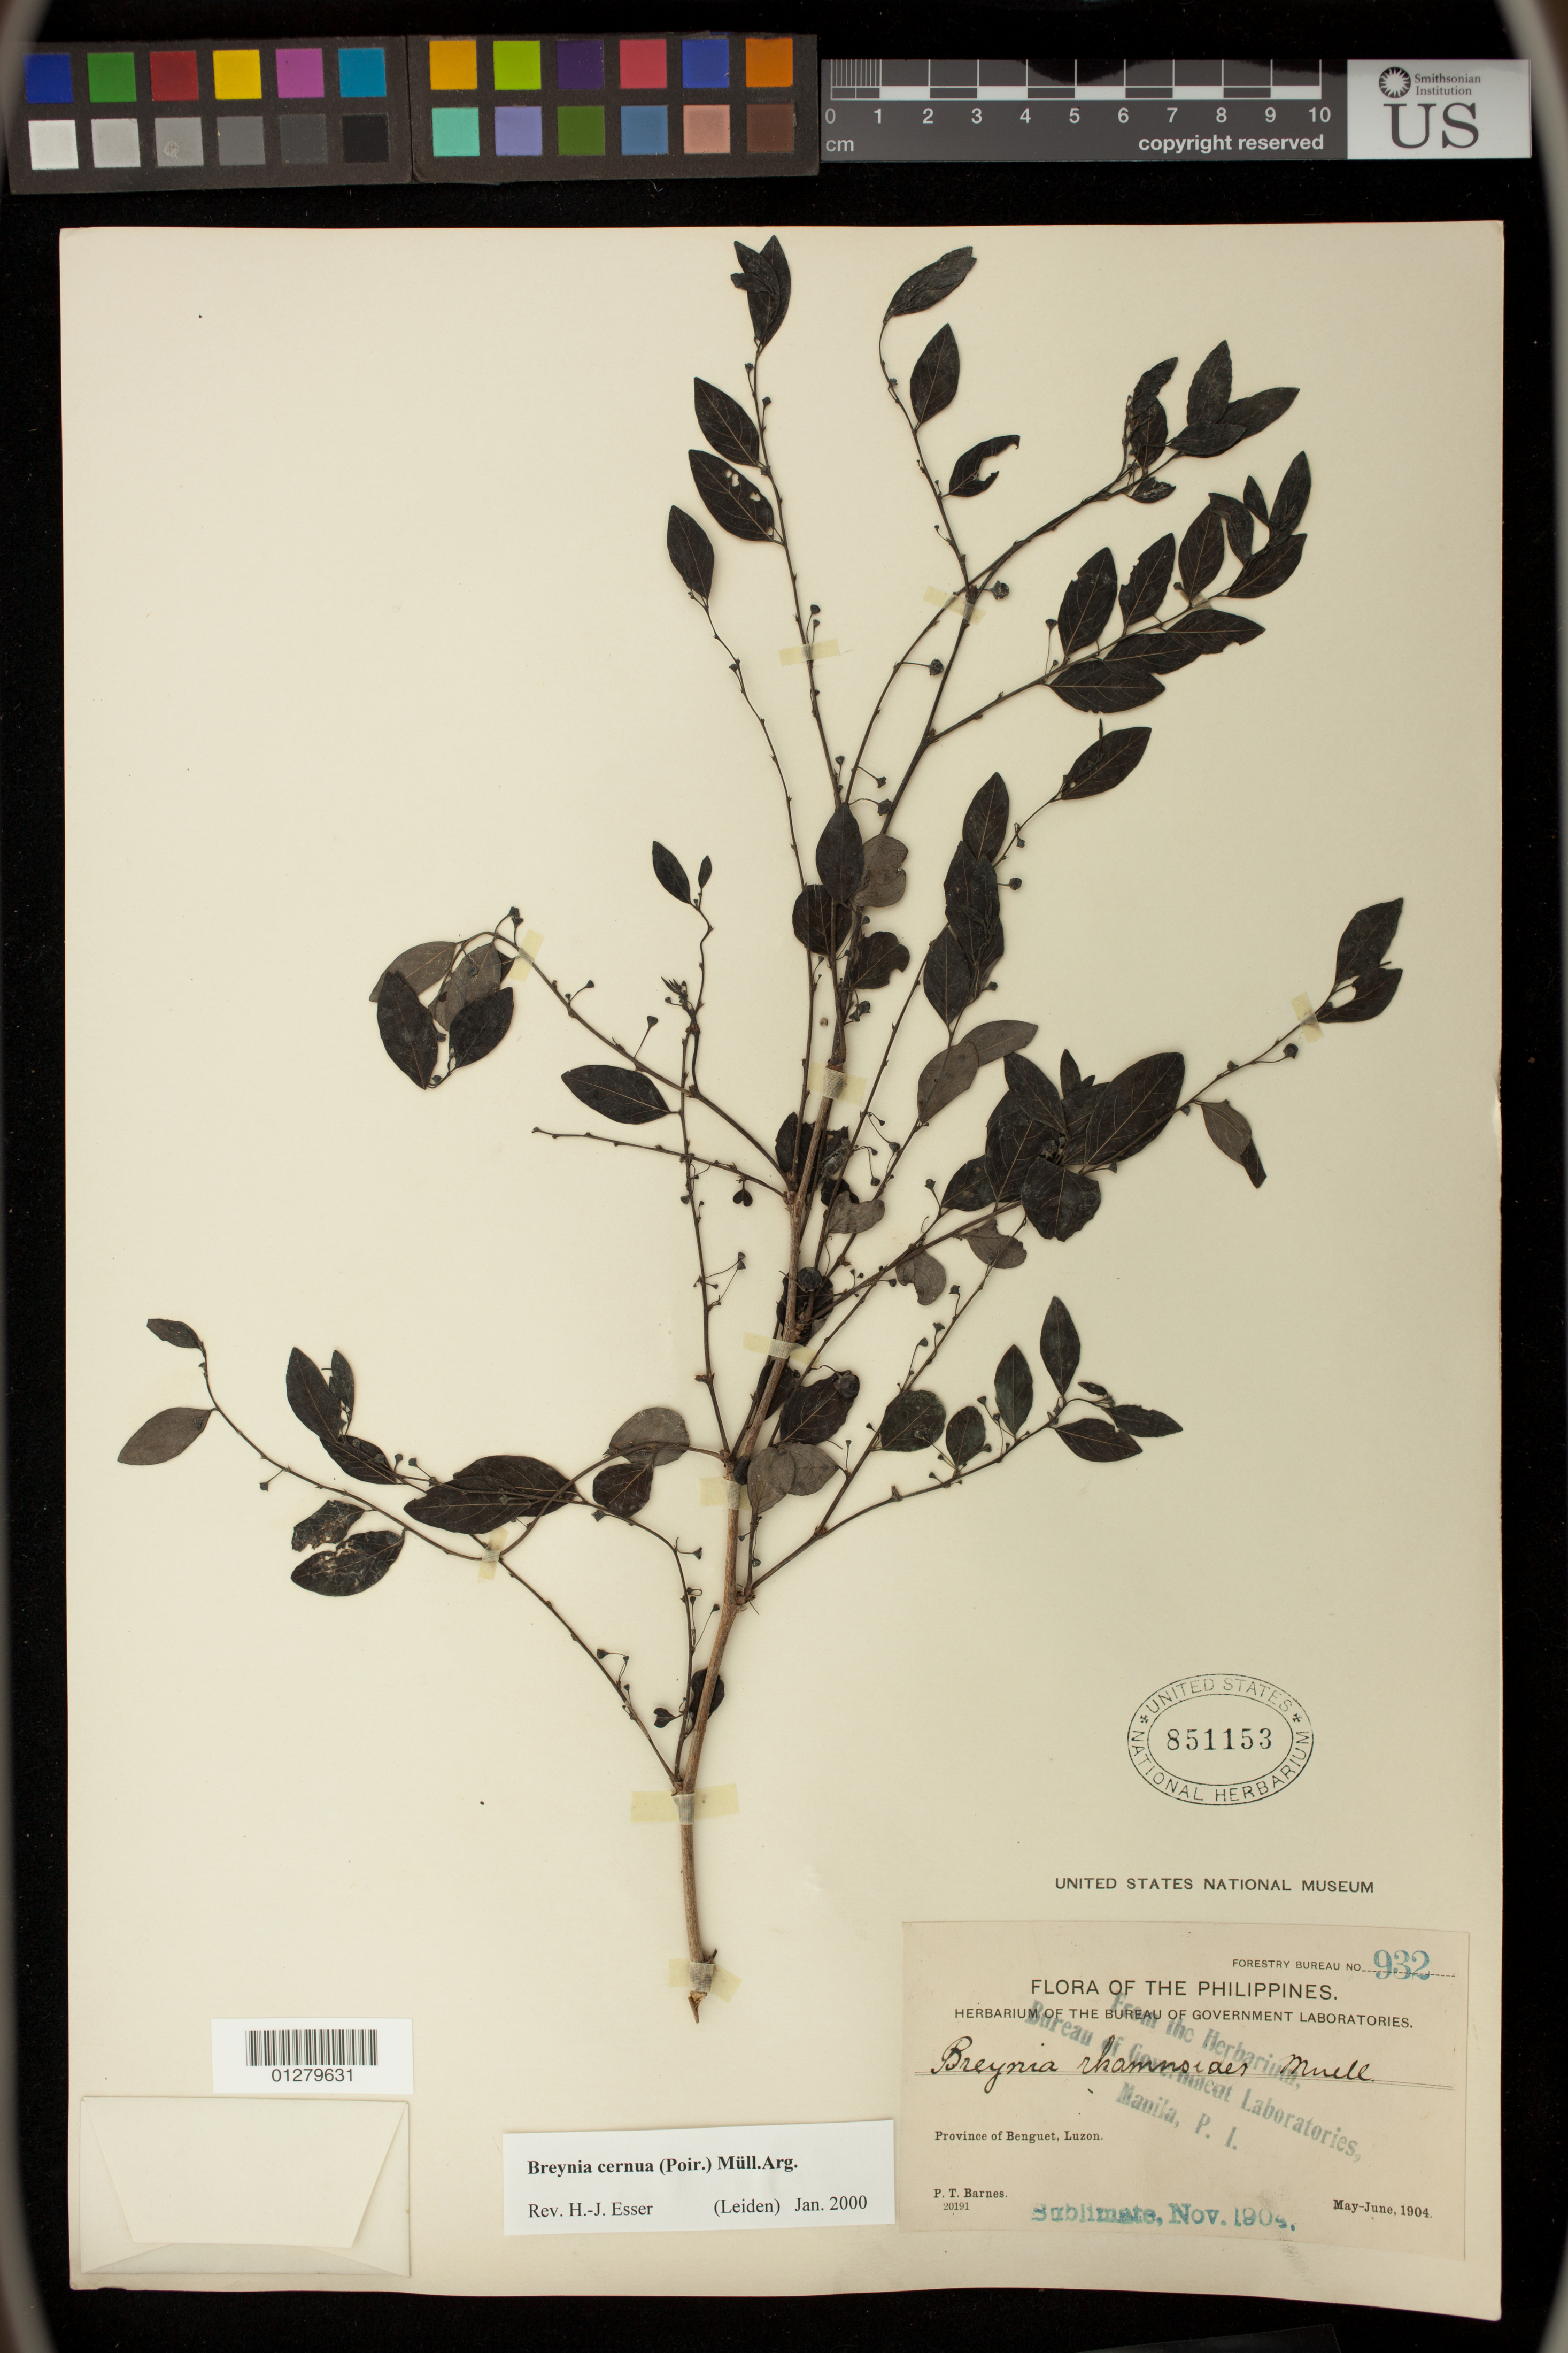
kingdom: Plantae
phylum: Tracheophyta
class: Magnoliopsida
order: Malpighiales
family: Phyllanthaceae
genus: Breynia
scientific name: Breynia cernua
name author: (Poir.) Müll. Arg.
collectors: P. Barnes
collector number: For. Bur. 932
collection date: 1904-05/1904-06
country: Philippines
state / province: Cordillera (Administrative Region)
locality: Province of Benguet, Luzon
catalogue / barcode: US 851153